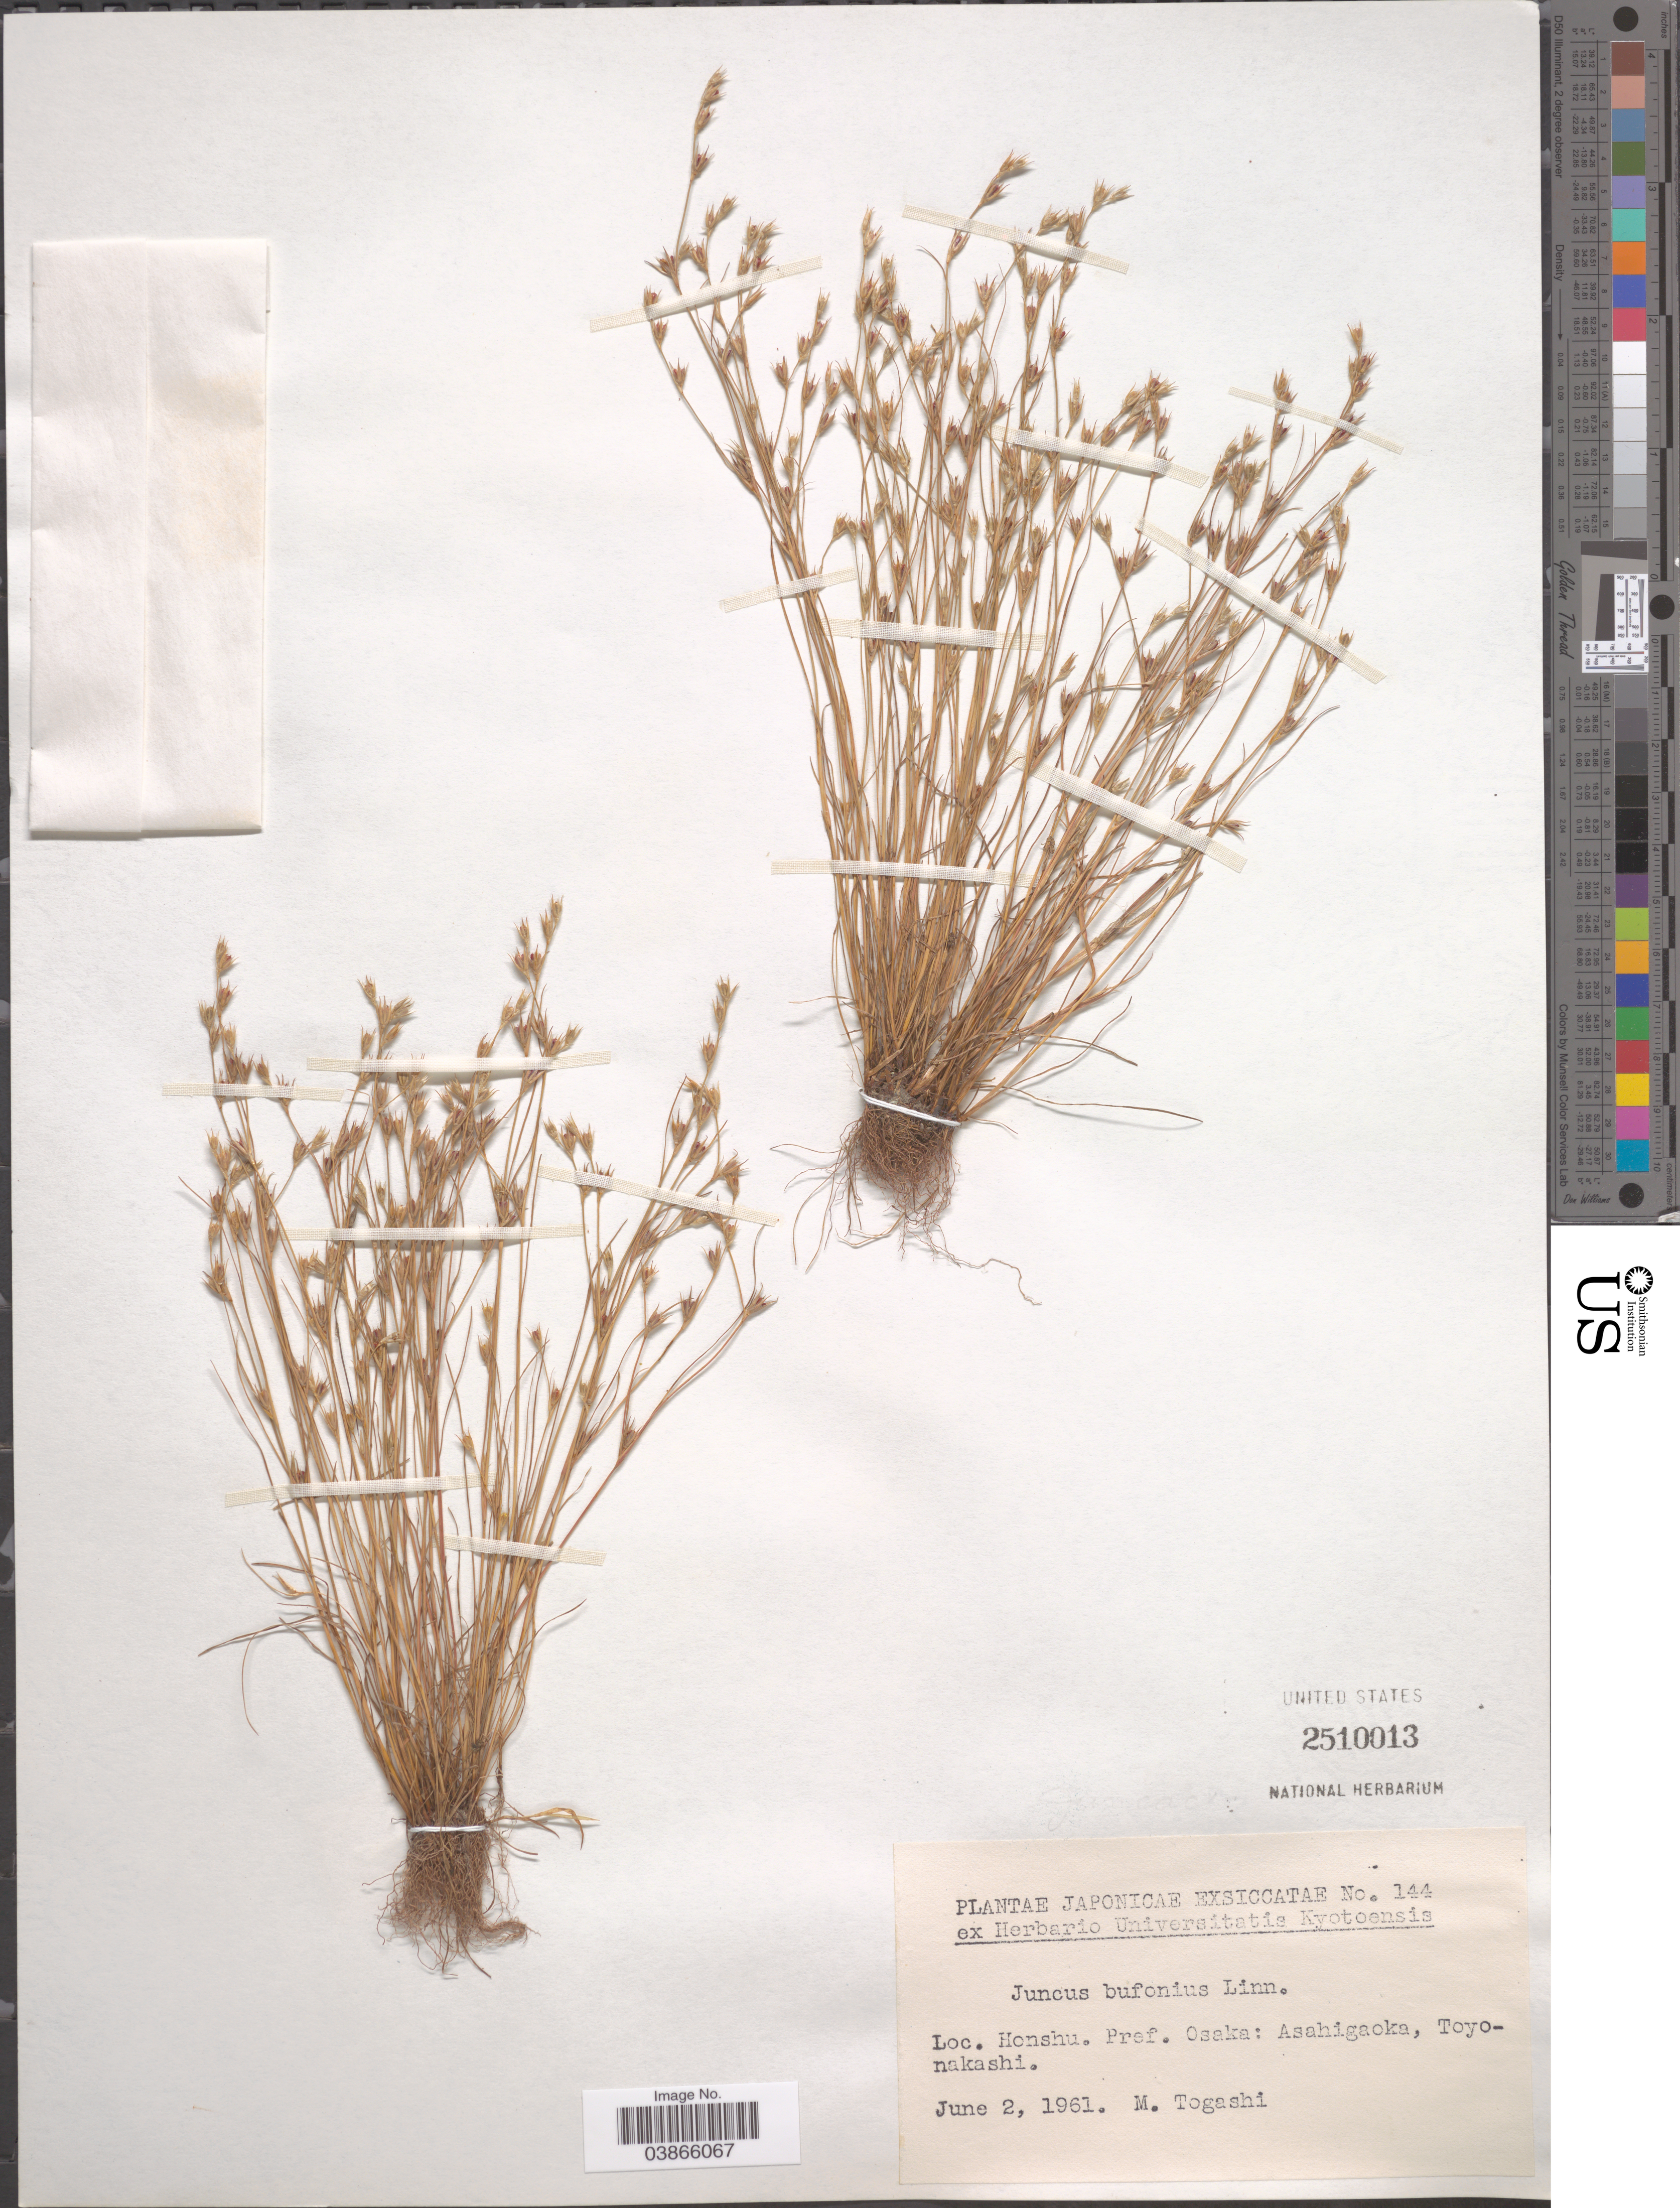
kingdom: Plantae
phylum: Tracheophyta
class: Liliopsida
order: Poales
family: Juncaceae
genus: Juncus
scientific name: Juncus bufonius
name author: L.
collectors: M. Togashi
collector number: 144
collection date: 1961-06-02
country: Japan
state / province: Osaka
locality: Honshu. Pref. Osaka: Asahigaoka, Toyonakashi.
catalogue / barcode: US 2510013